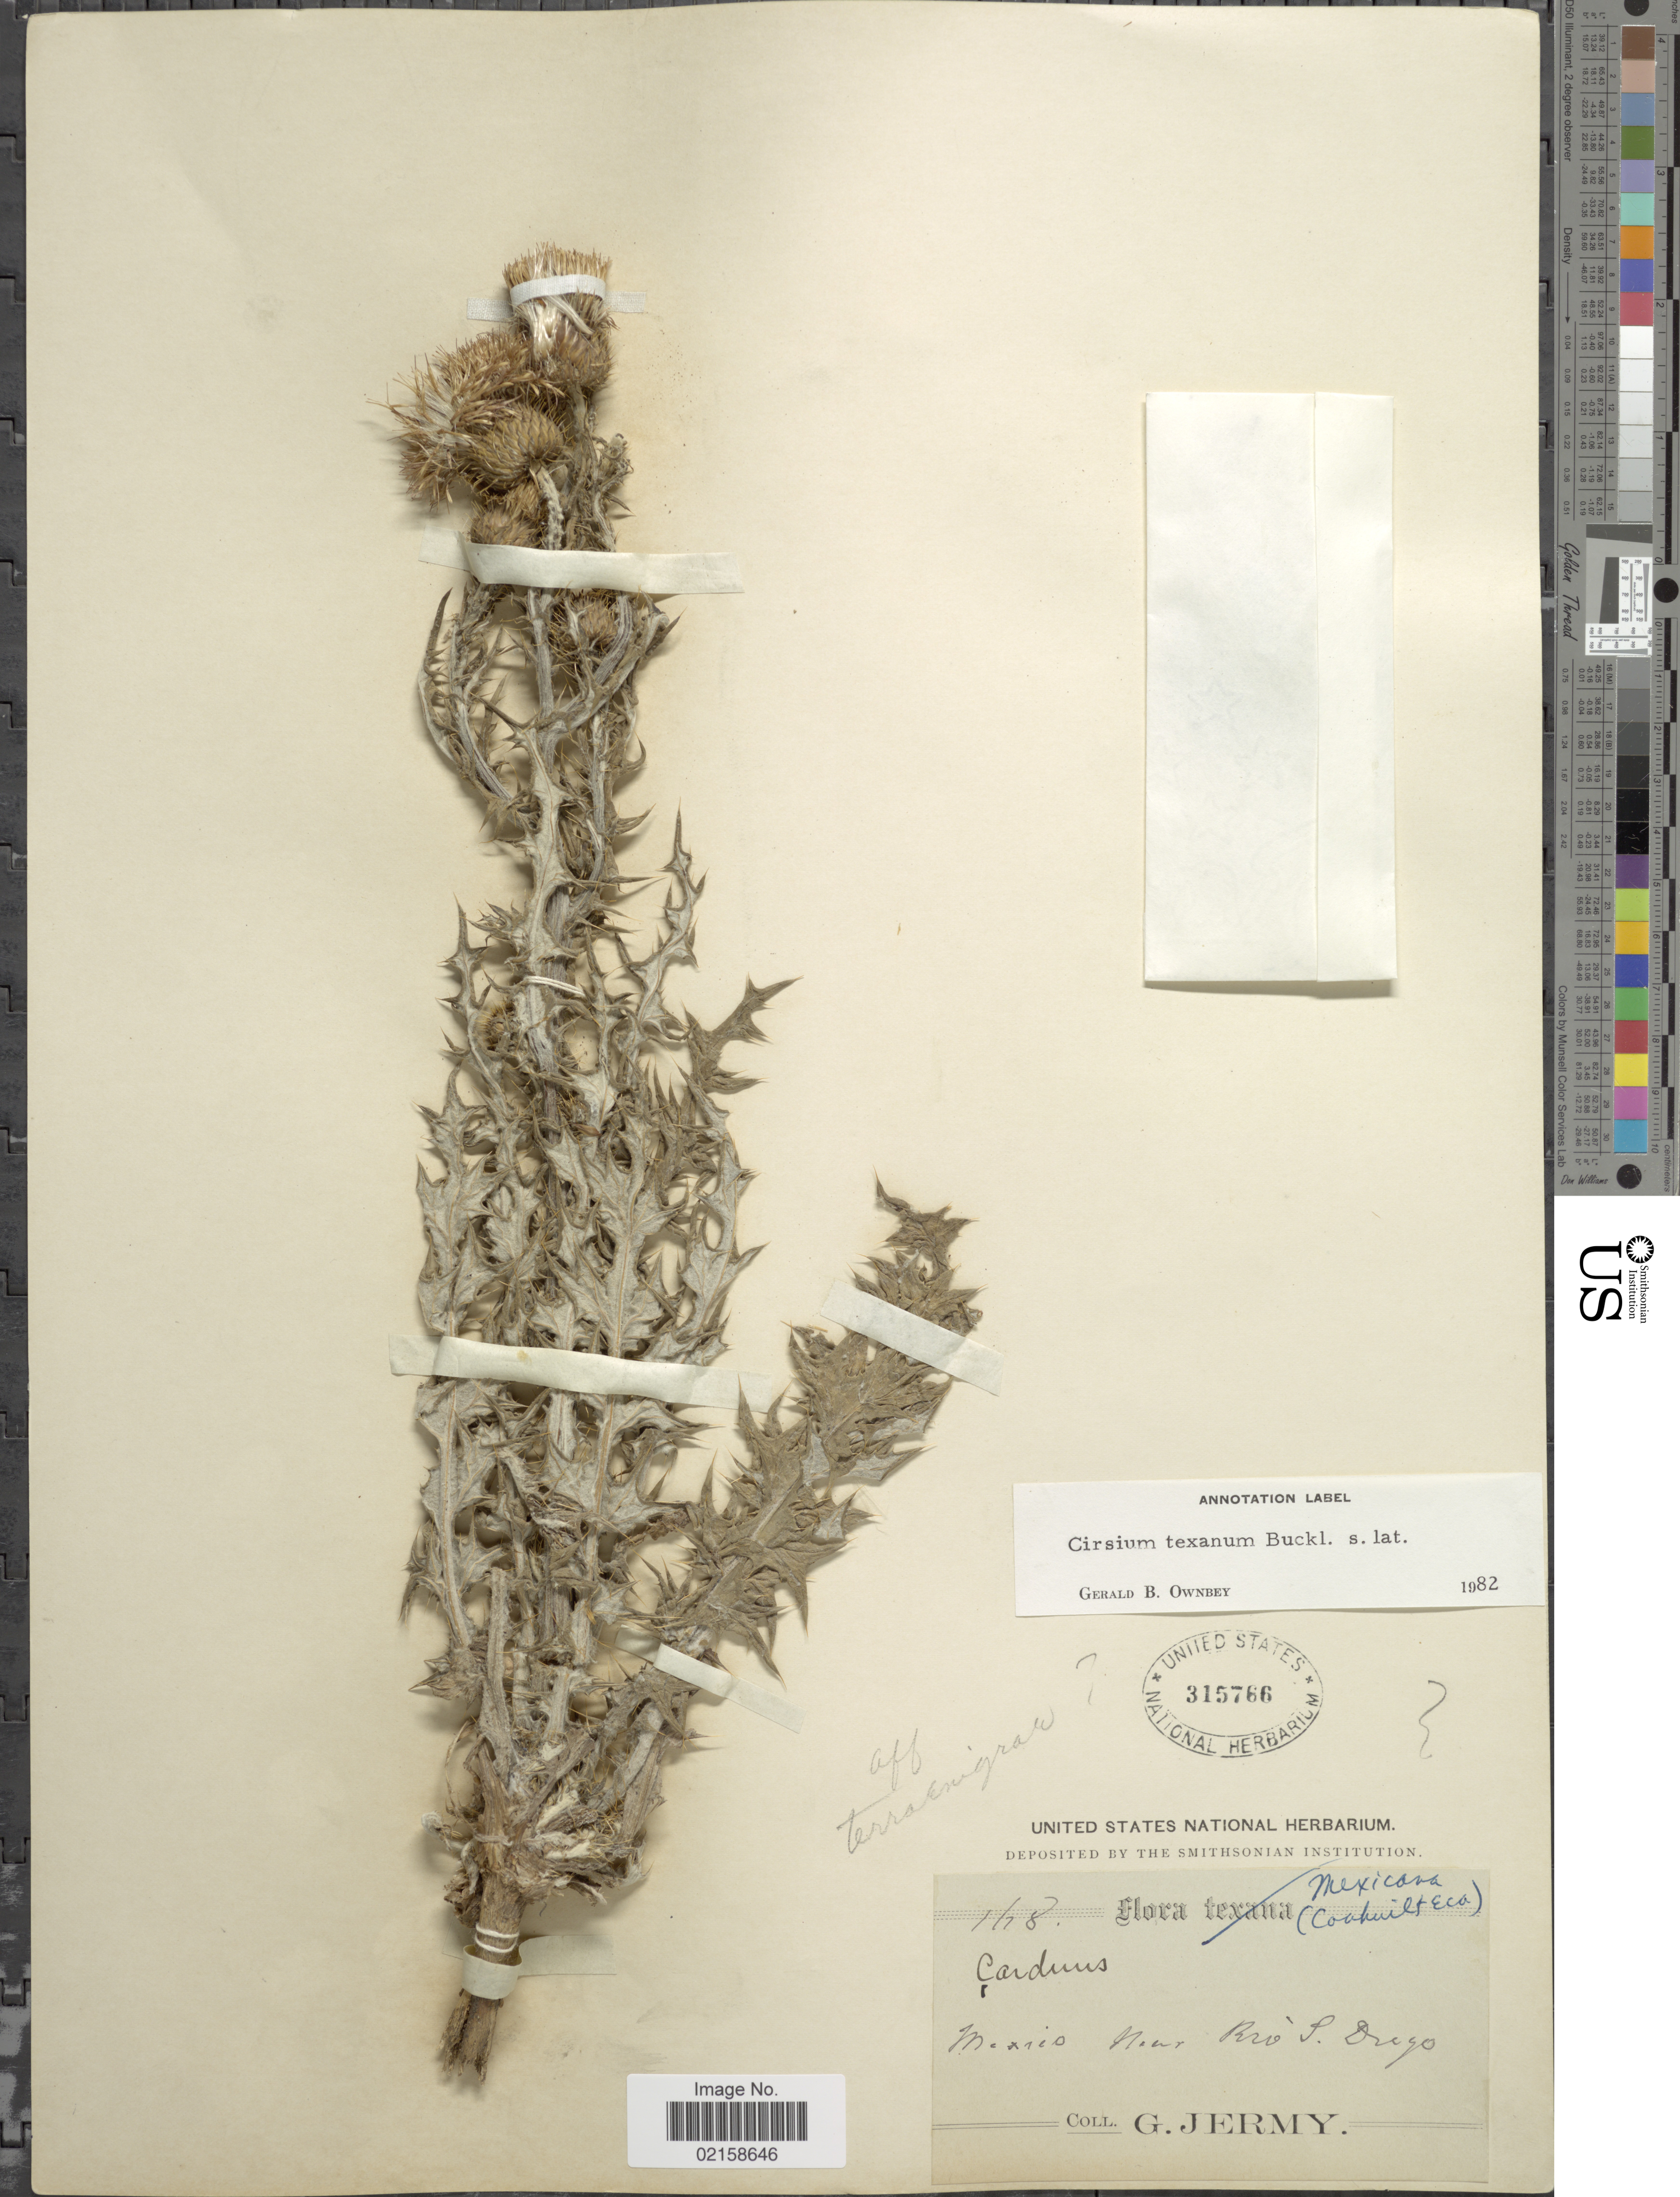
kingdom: Plantae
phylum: Tracheophyta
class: Magnoliopsida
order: Asterales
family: Asteraceae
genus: Cirsium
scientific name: Cirsium texanum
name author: Buckley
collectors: G. Jermy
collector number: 168*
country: Mexico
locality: Coahuilteca, Near Rio S. Diego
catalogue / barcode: US 315766